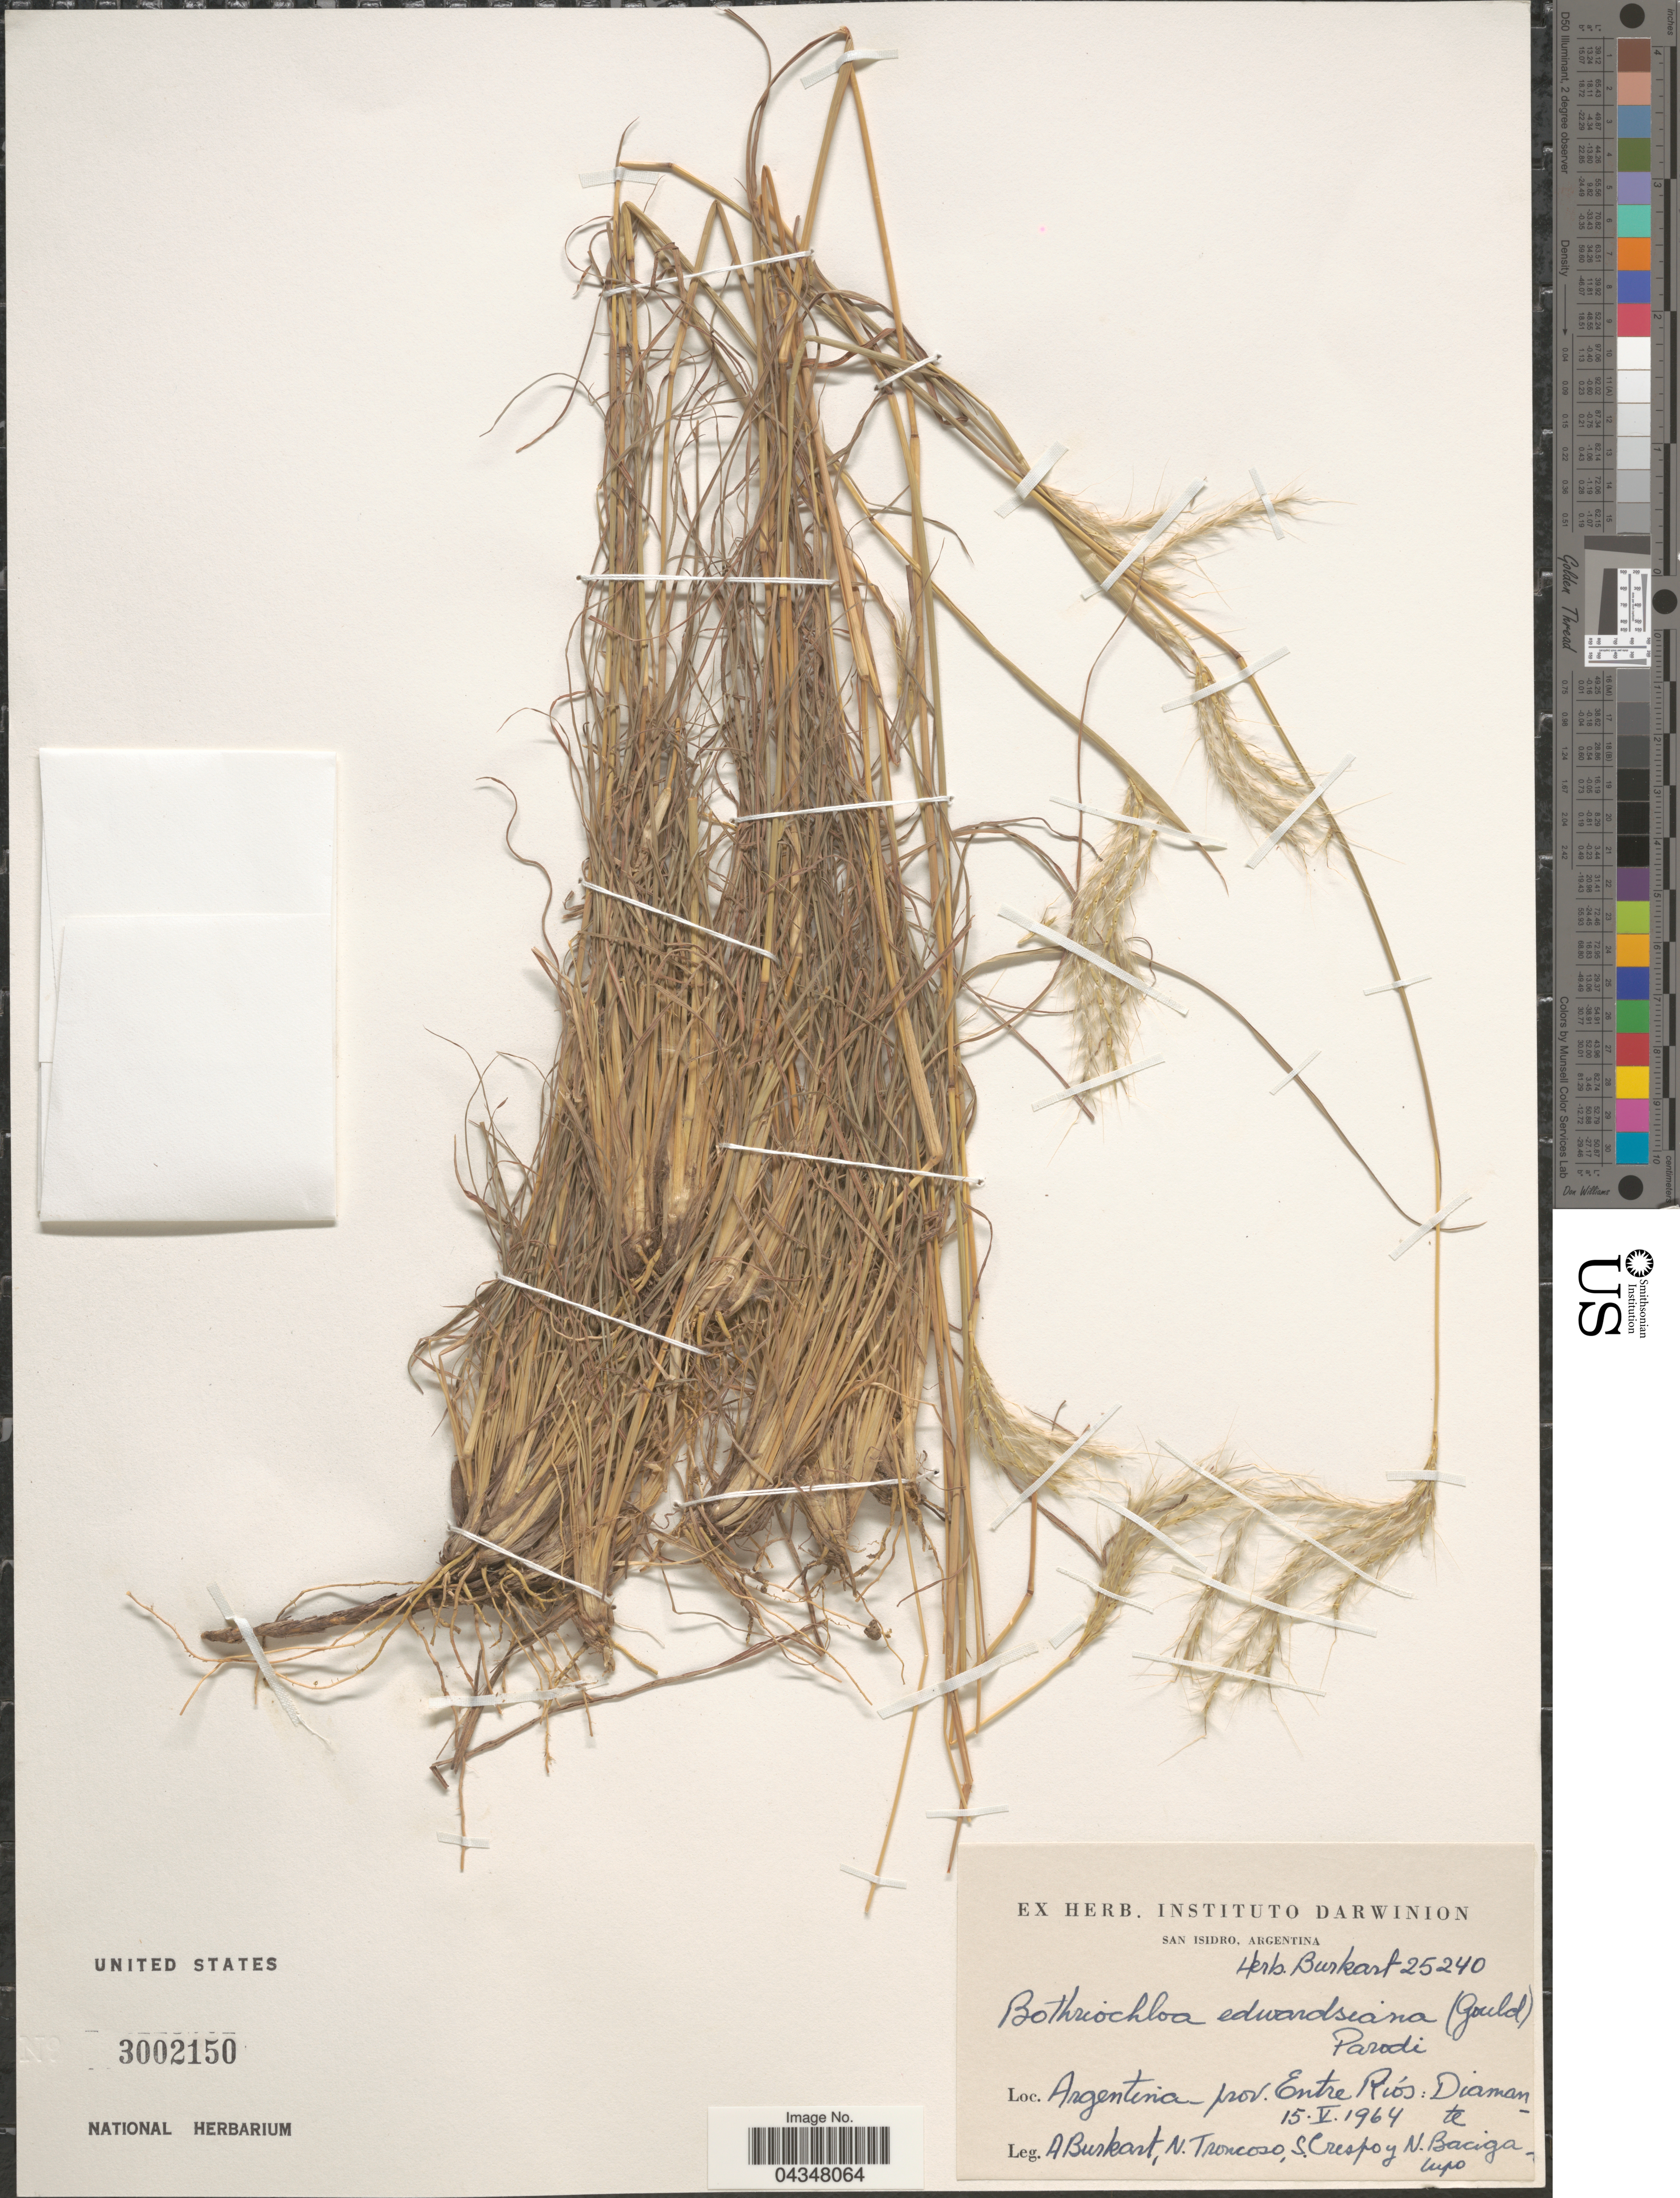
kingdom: Plantae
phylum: Tracheophyta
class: Liliopsida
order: Poales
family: Poaceae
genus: Bothriochloa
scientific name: Bothriochloa edwardsiana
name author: (Gould) Parodi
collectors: A. E. Burkart, N. Troncoso, S. Crespo & N. M. Bacigalupo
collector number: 25240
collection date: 1964-05-15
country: Argentina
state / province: Entre Rios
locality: Diamante.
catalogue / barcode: US 3002150